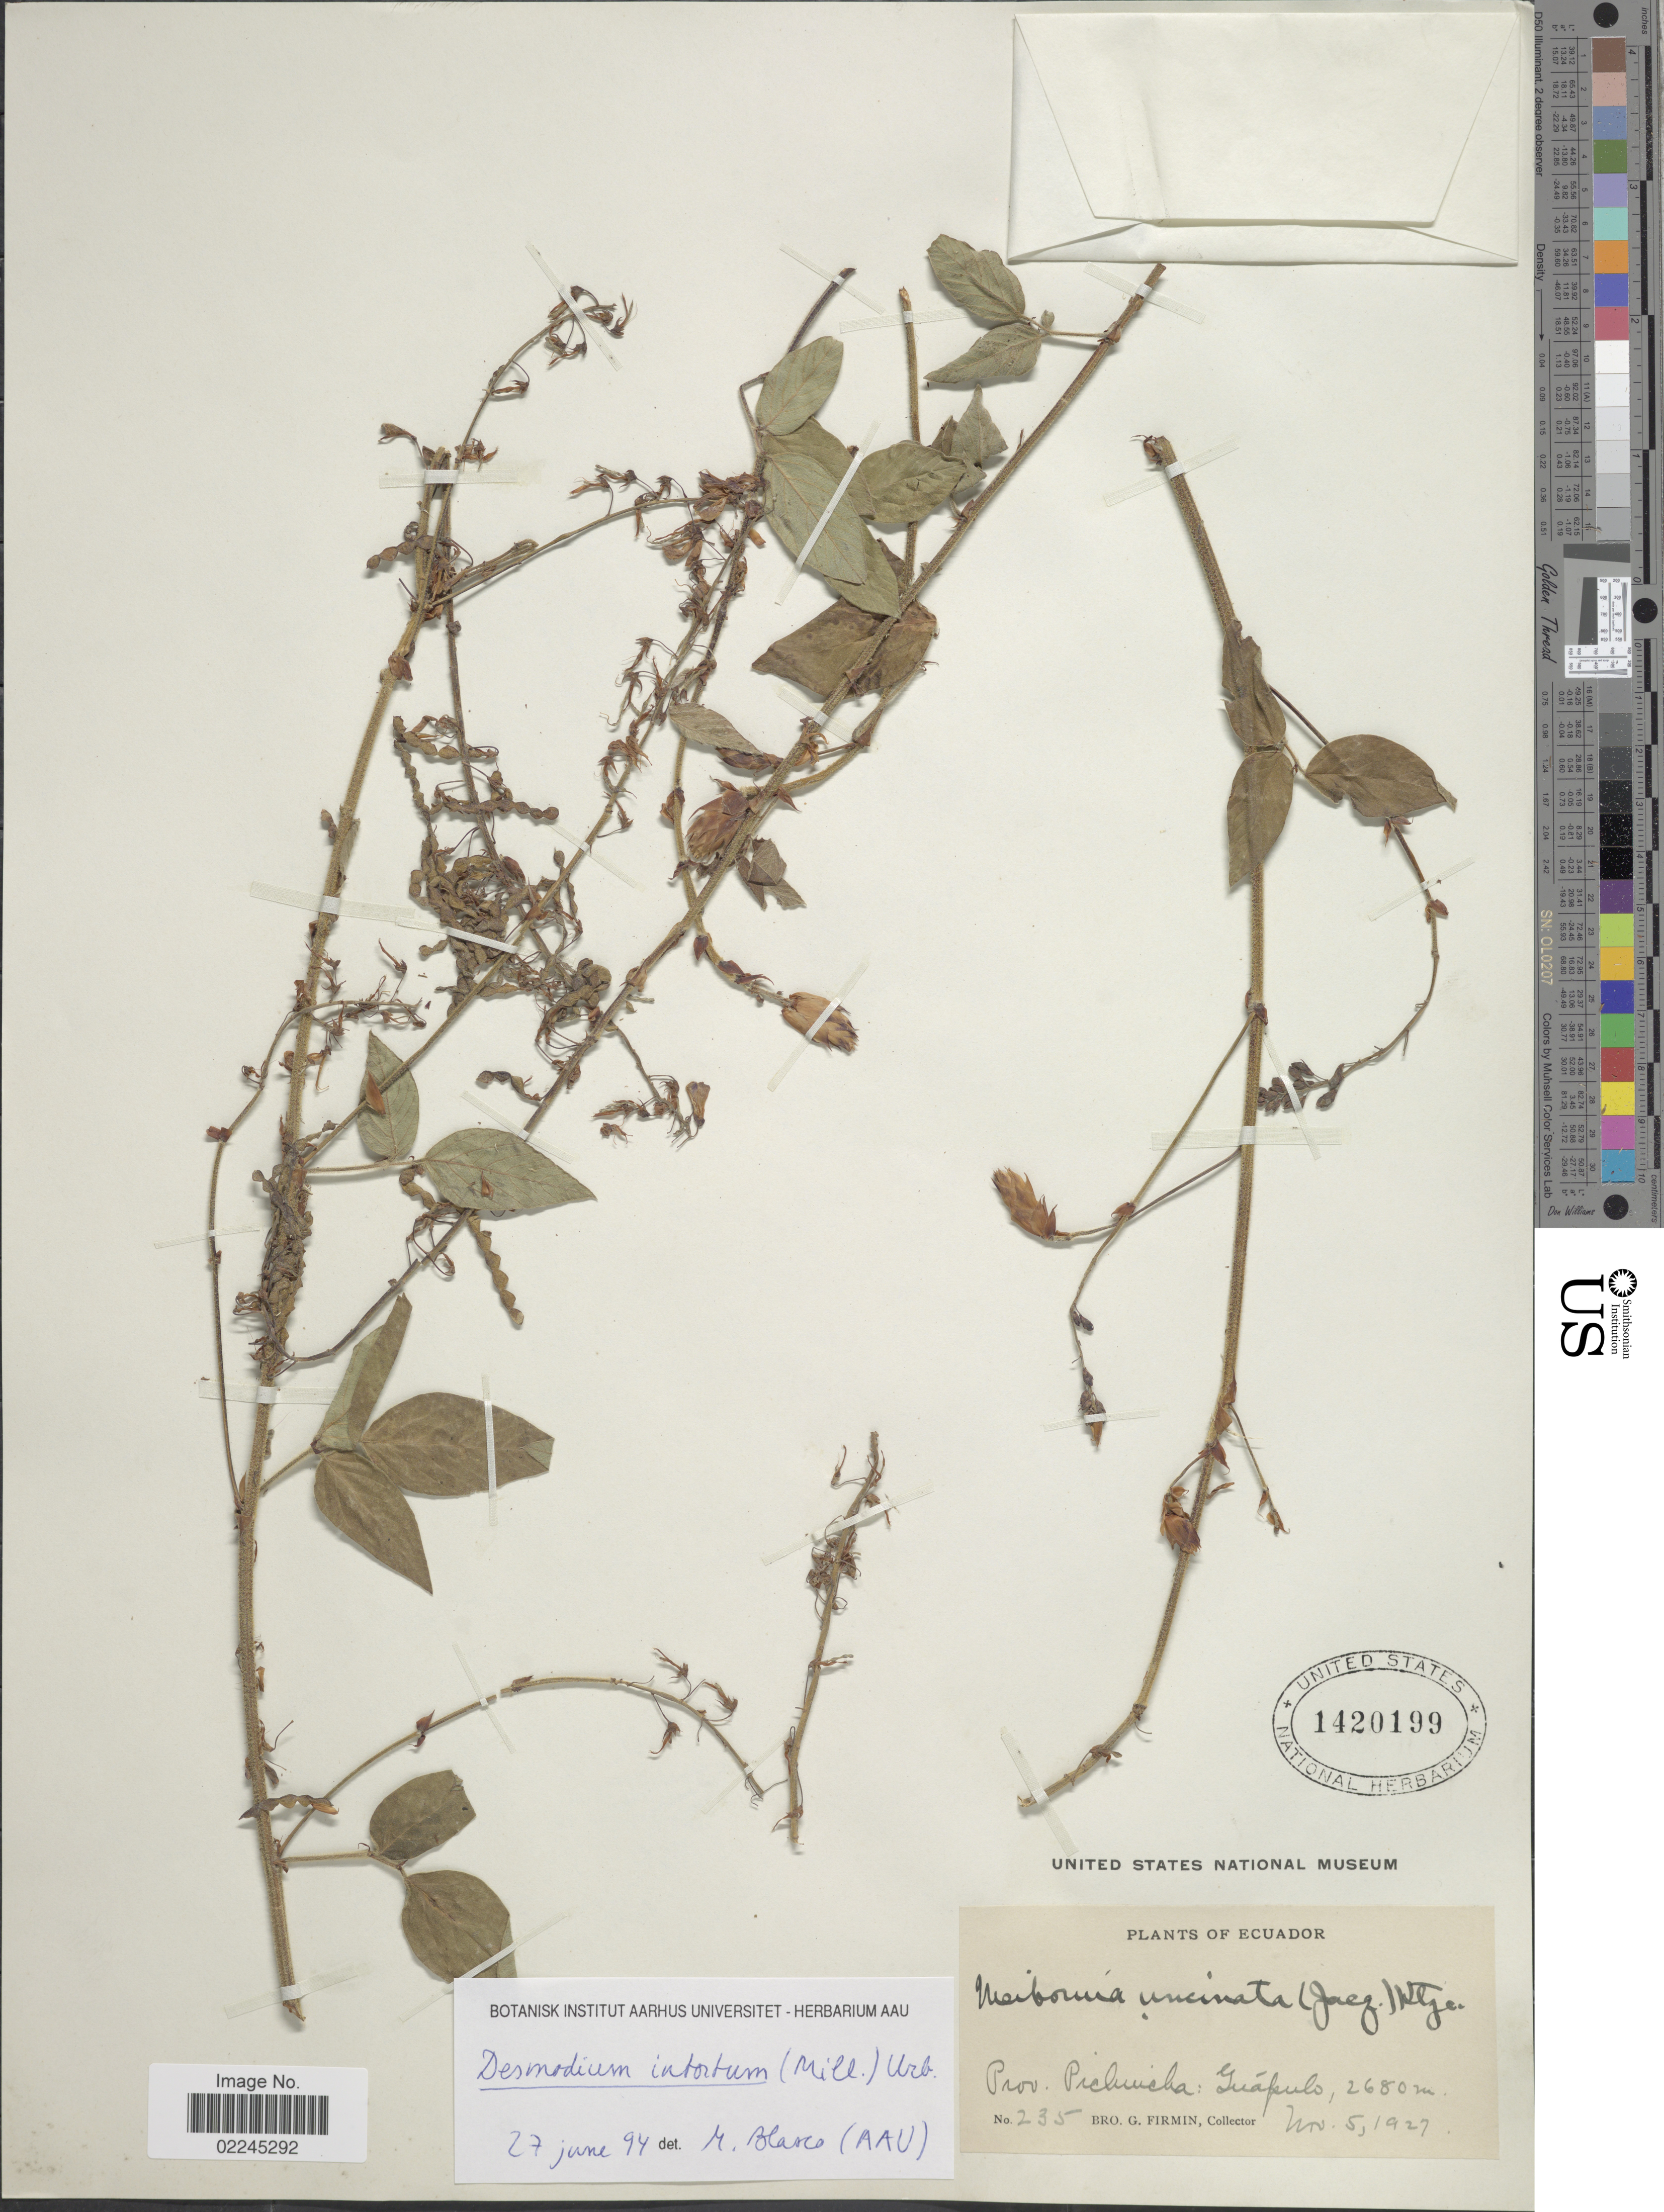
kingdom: Plantae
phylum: Tracheophyta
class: Magnoliopsida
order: Fabales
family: Fabaceae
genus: Desmodium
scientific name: Desmodium intortum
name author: (Mill.) Urb.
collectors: F. Firmin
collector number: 235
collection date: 1927-11-05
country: Ecuador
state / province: Pichincha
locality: Guapulo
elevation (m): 2680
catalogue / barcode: US 1420199